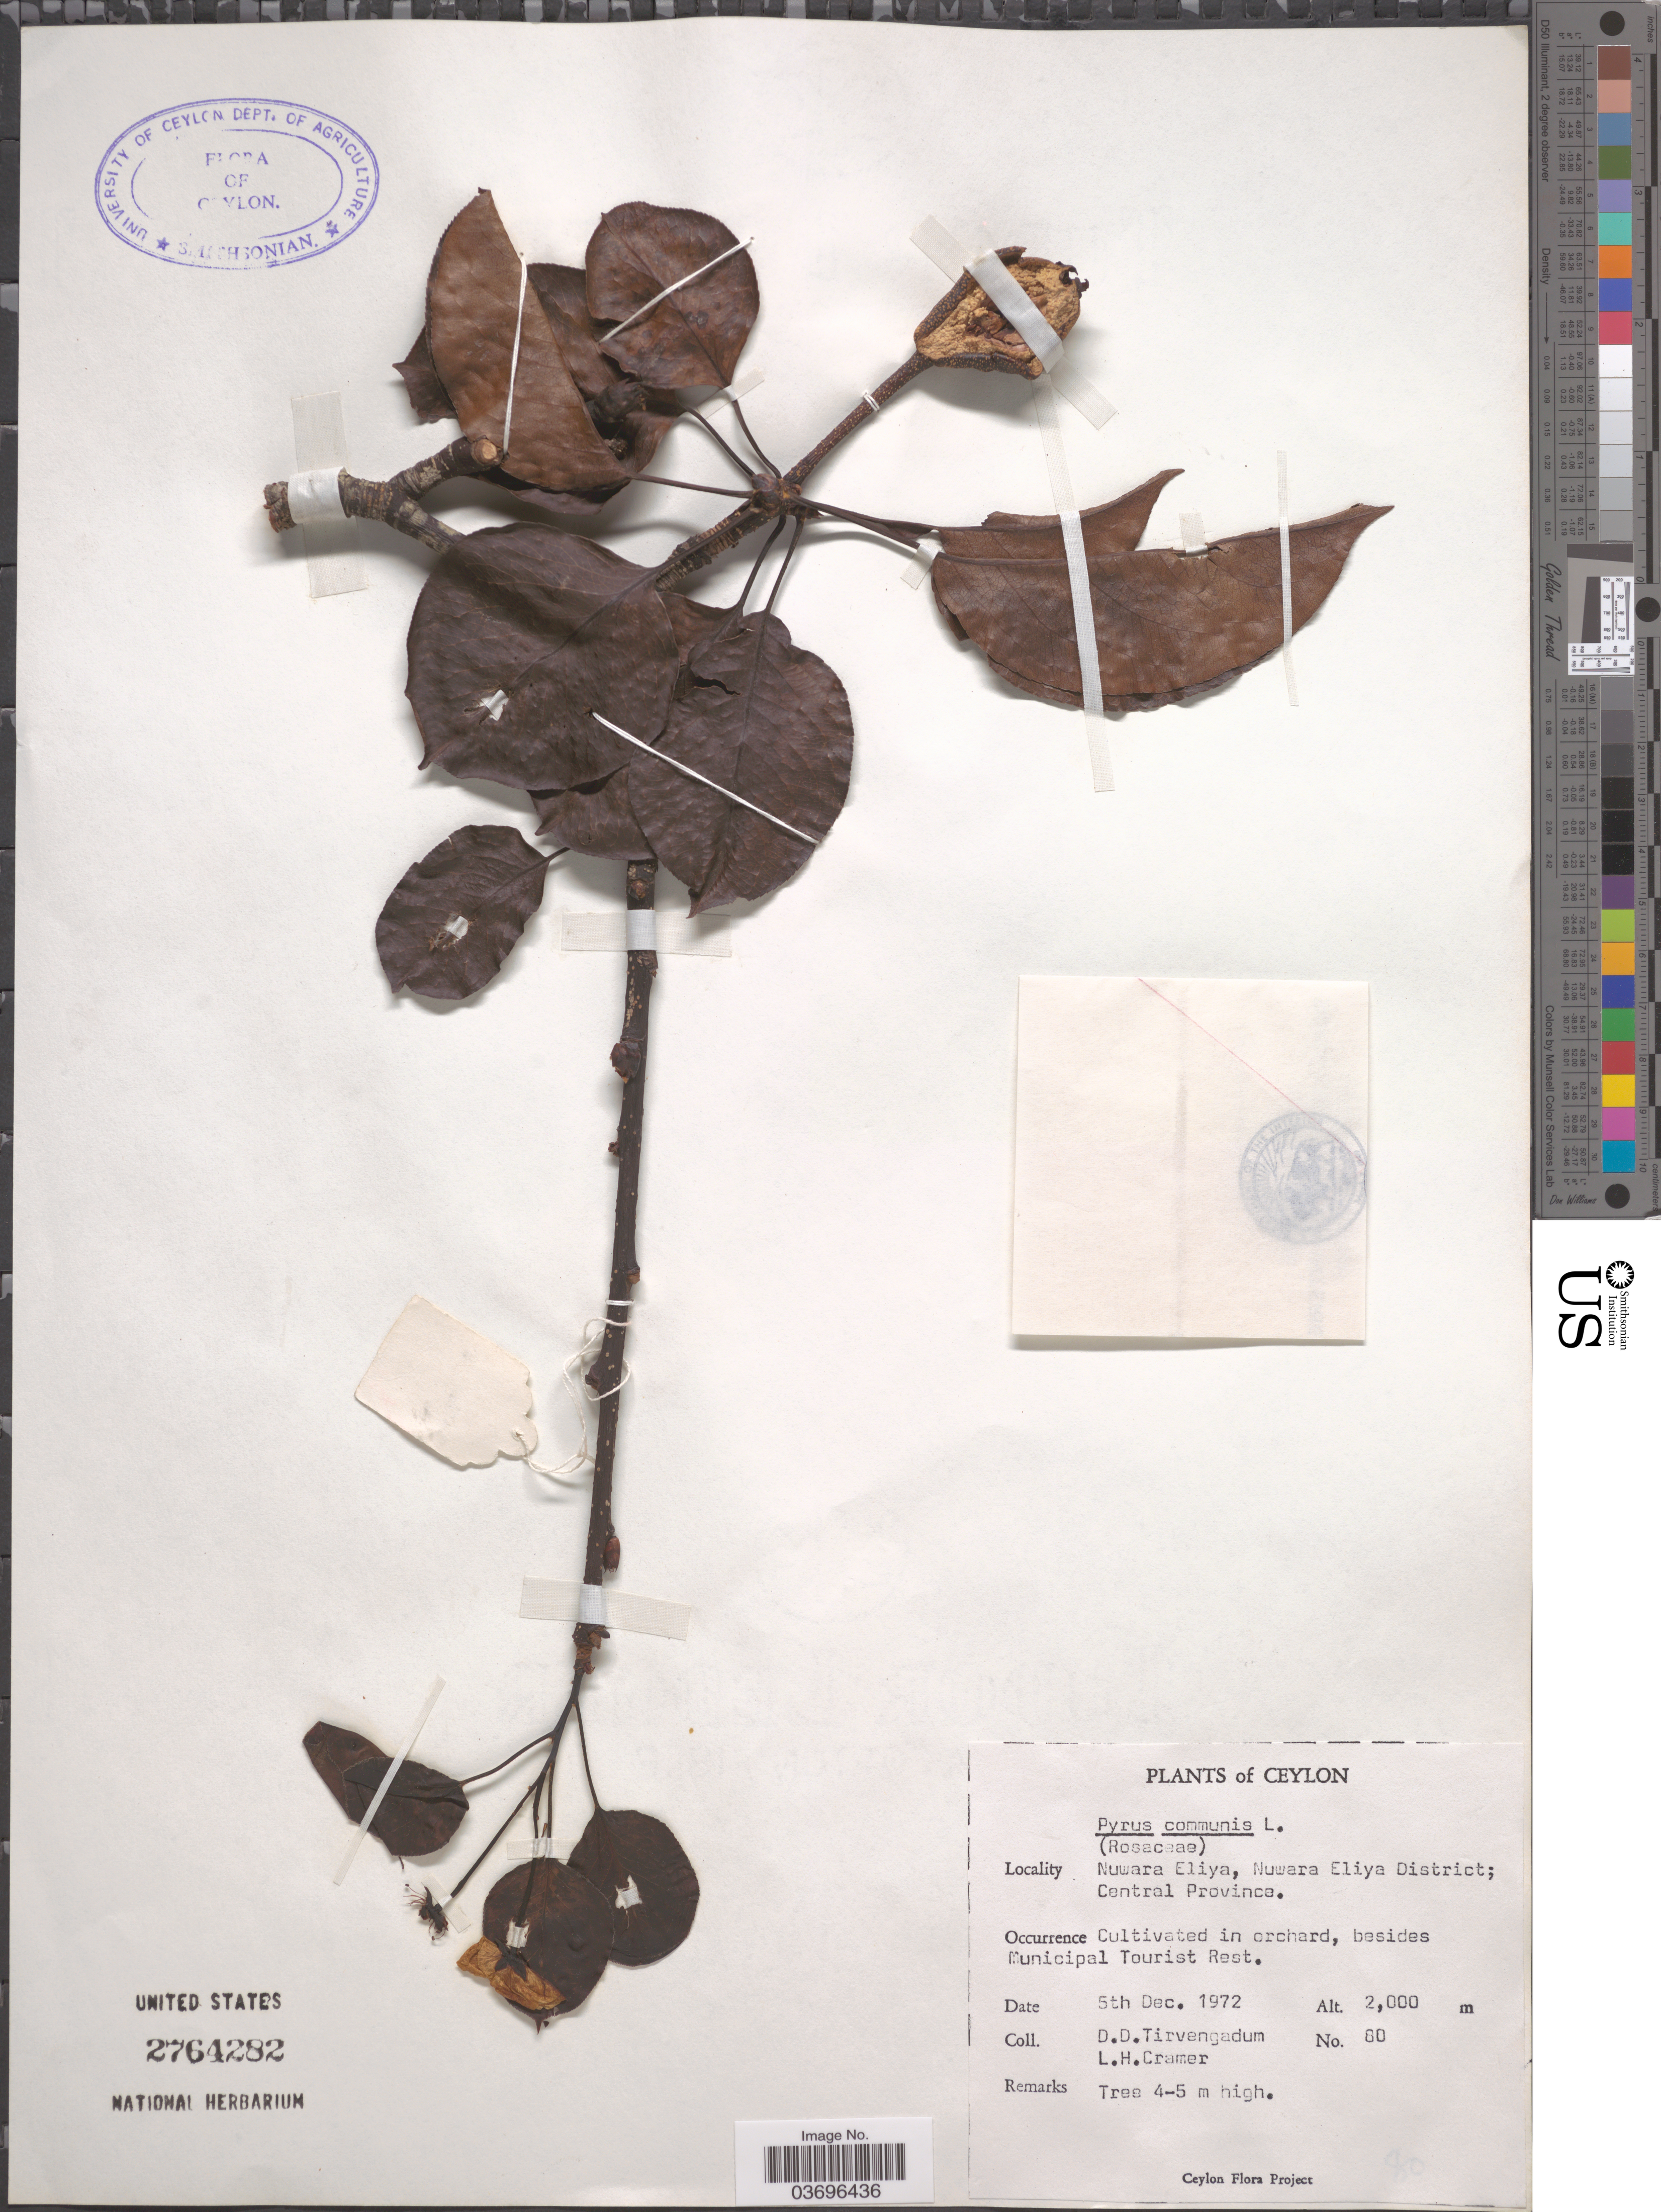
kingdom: Plantae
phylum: Tracheophyta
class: Magnoliopsida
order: Rosales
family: Rosaceae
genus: Pyrus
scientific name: Pyrus communis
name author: L.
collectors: D. Tirvengadum & L. H. Cramer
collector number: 80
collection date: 1972-12-05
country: Sri Lanka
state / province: Central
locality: Ceylon. Nuwara Eliya, Nuwara Eliya District. In orchard, besides Municipal Tourist Rest.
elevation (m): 2000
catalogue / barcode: US 2764282